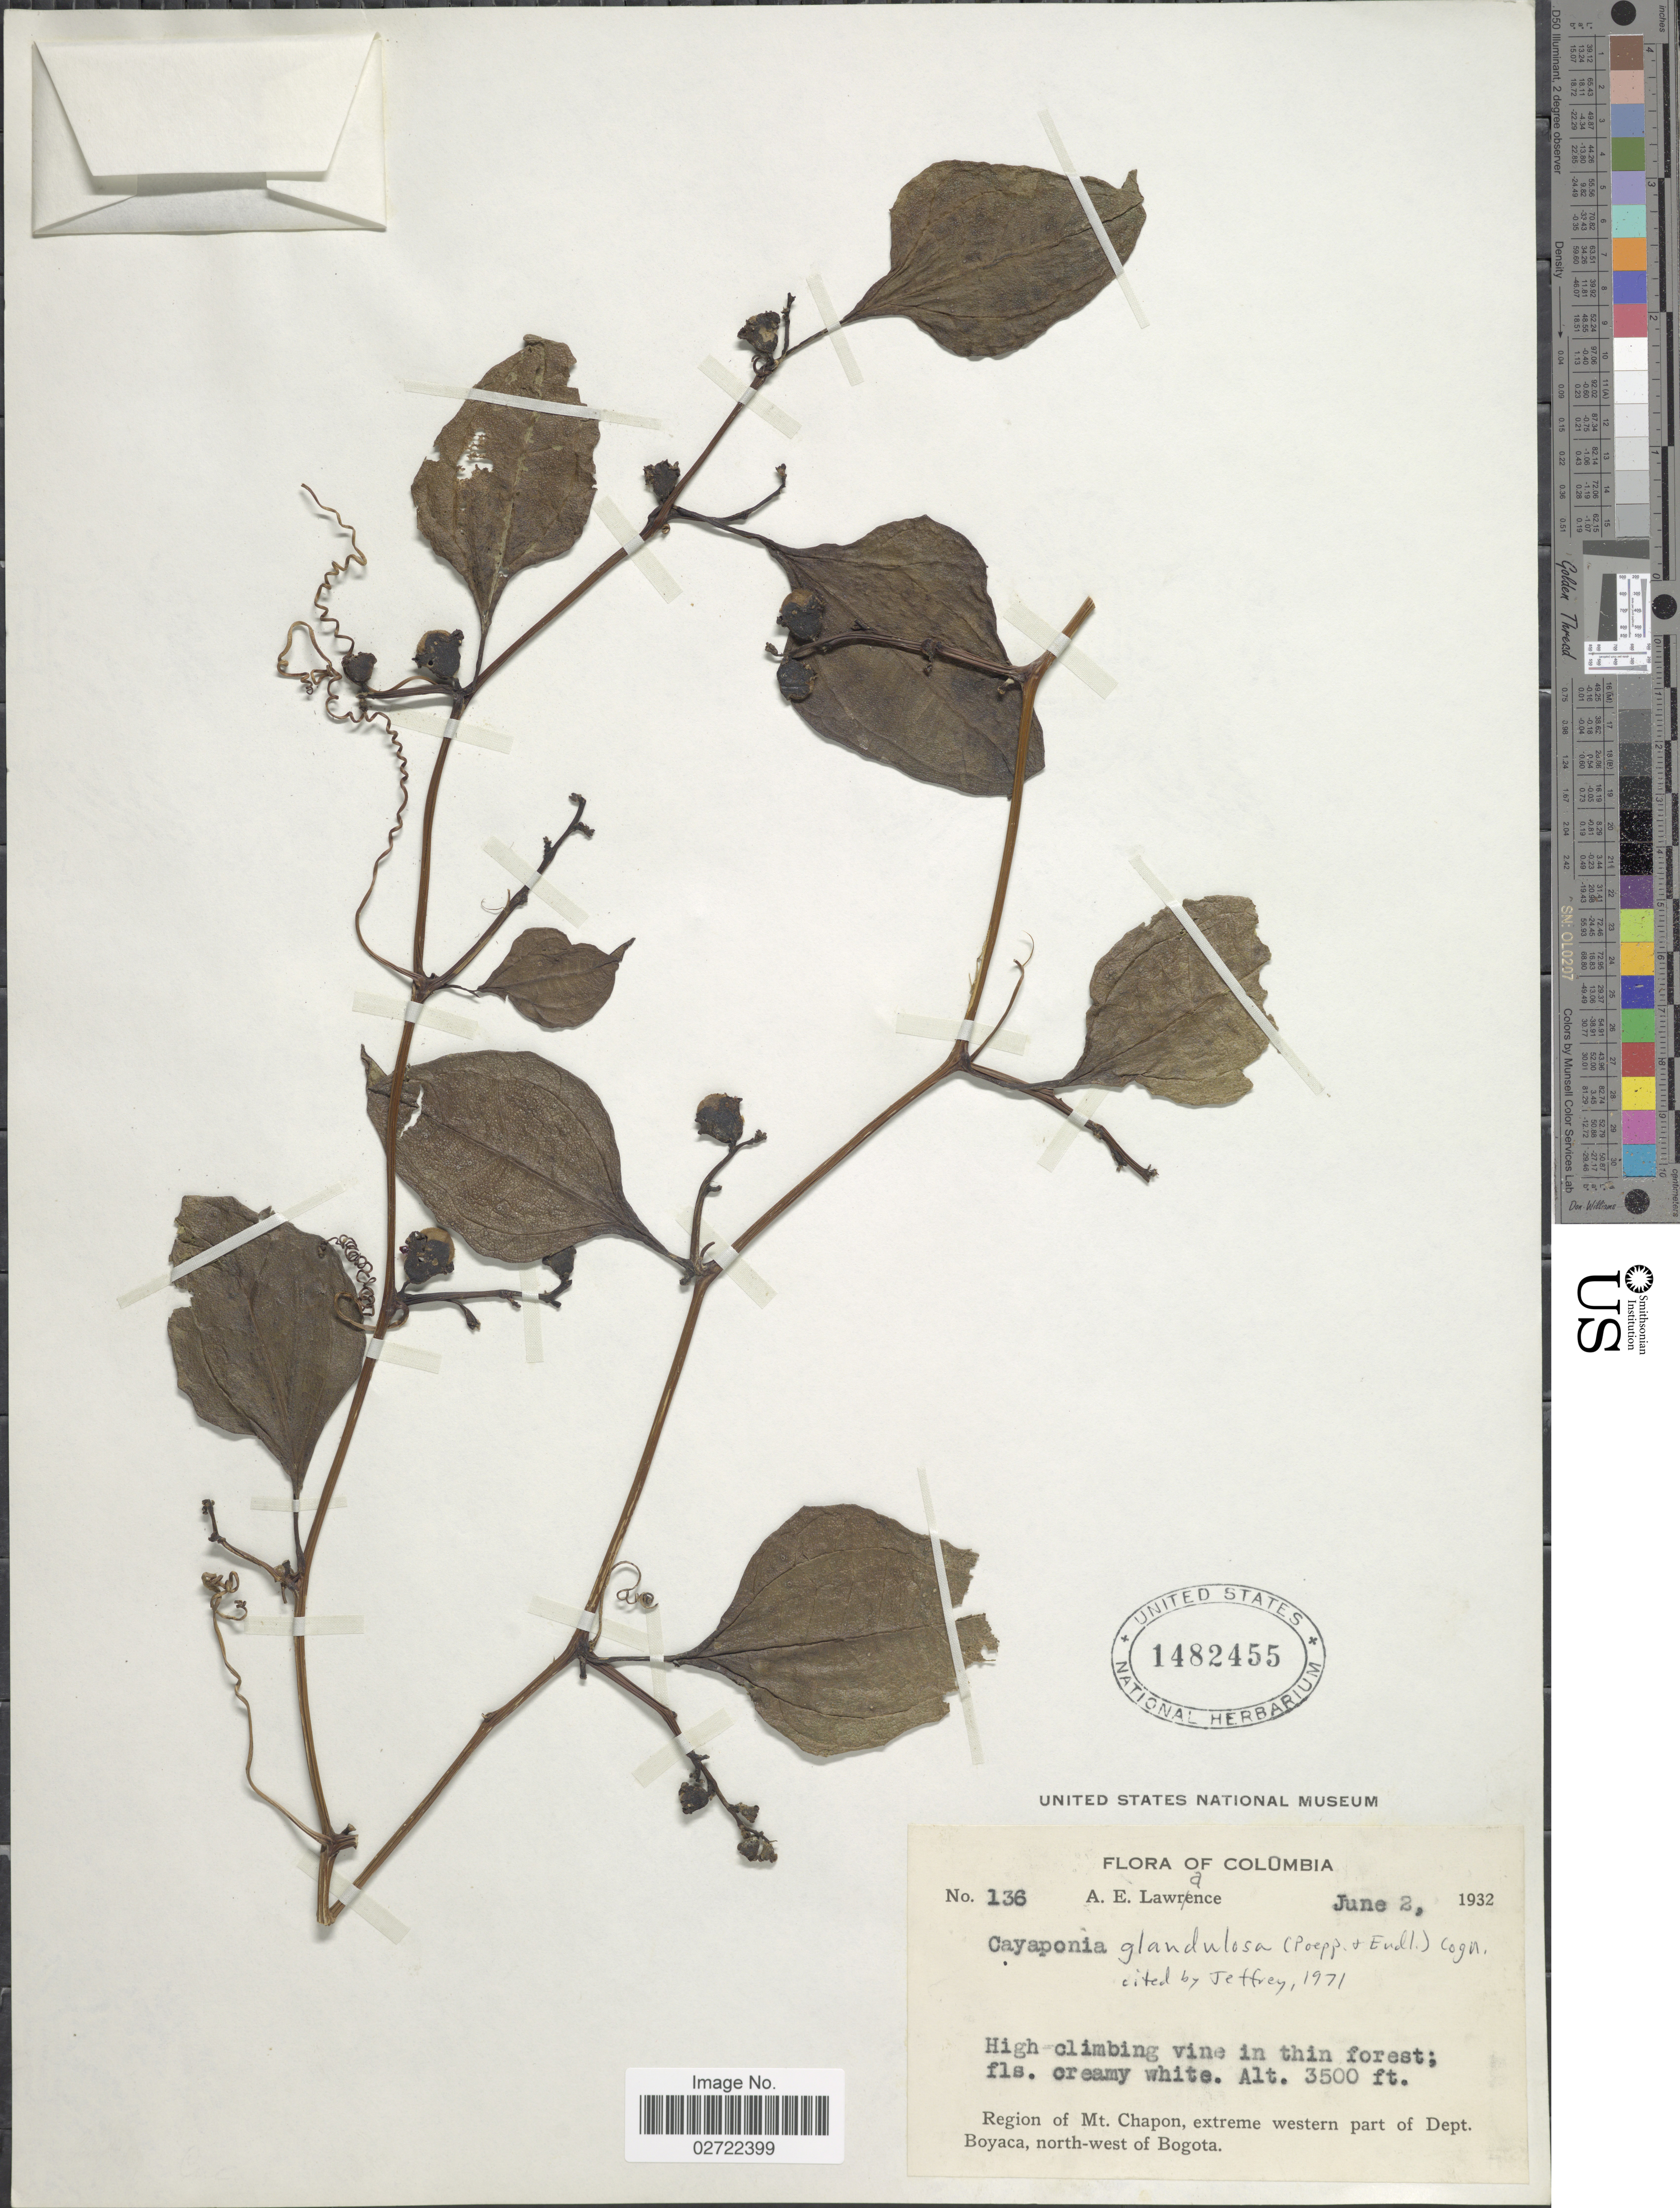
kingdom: Plantae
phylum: Tracheophyta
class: Magnoliopsida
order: Cucurbitales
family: Cucurbitaceae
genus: Cayaponia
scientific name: Cayaponia glandulosa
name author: (Poepp. & Endl.) Cogn.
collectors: A. Lawrance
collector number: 136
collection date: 1932-06-02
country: Colombia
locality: Region of Mt. Chapon, extreme western part of Dept. Boyaca, north-west of Bogota.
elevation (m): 1067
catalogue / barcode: US 1482455